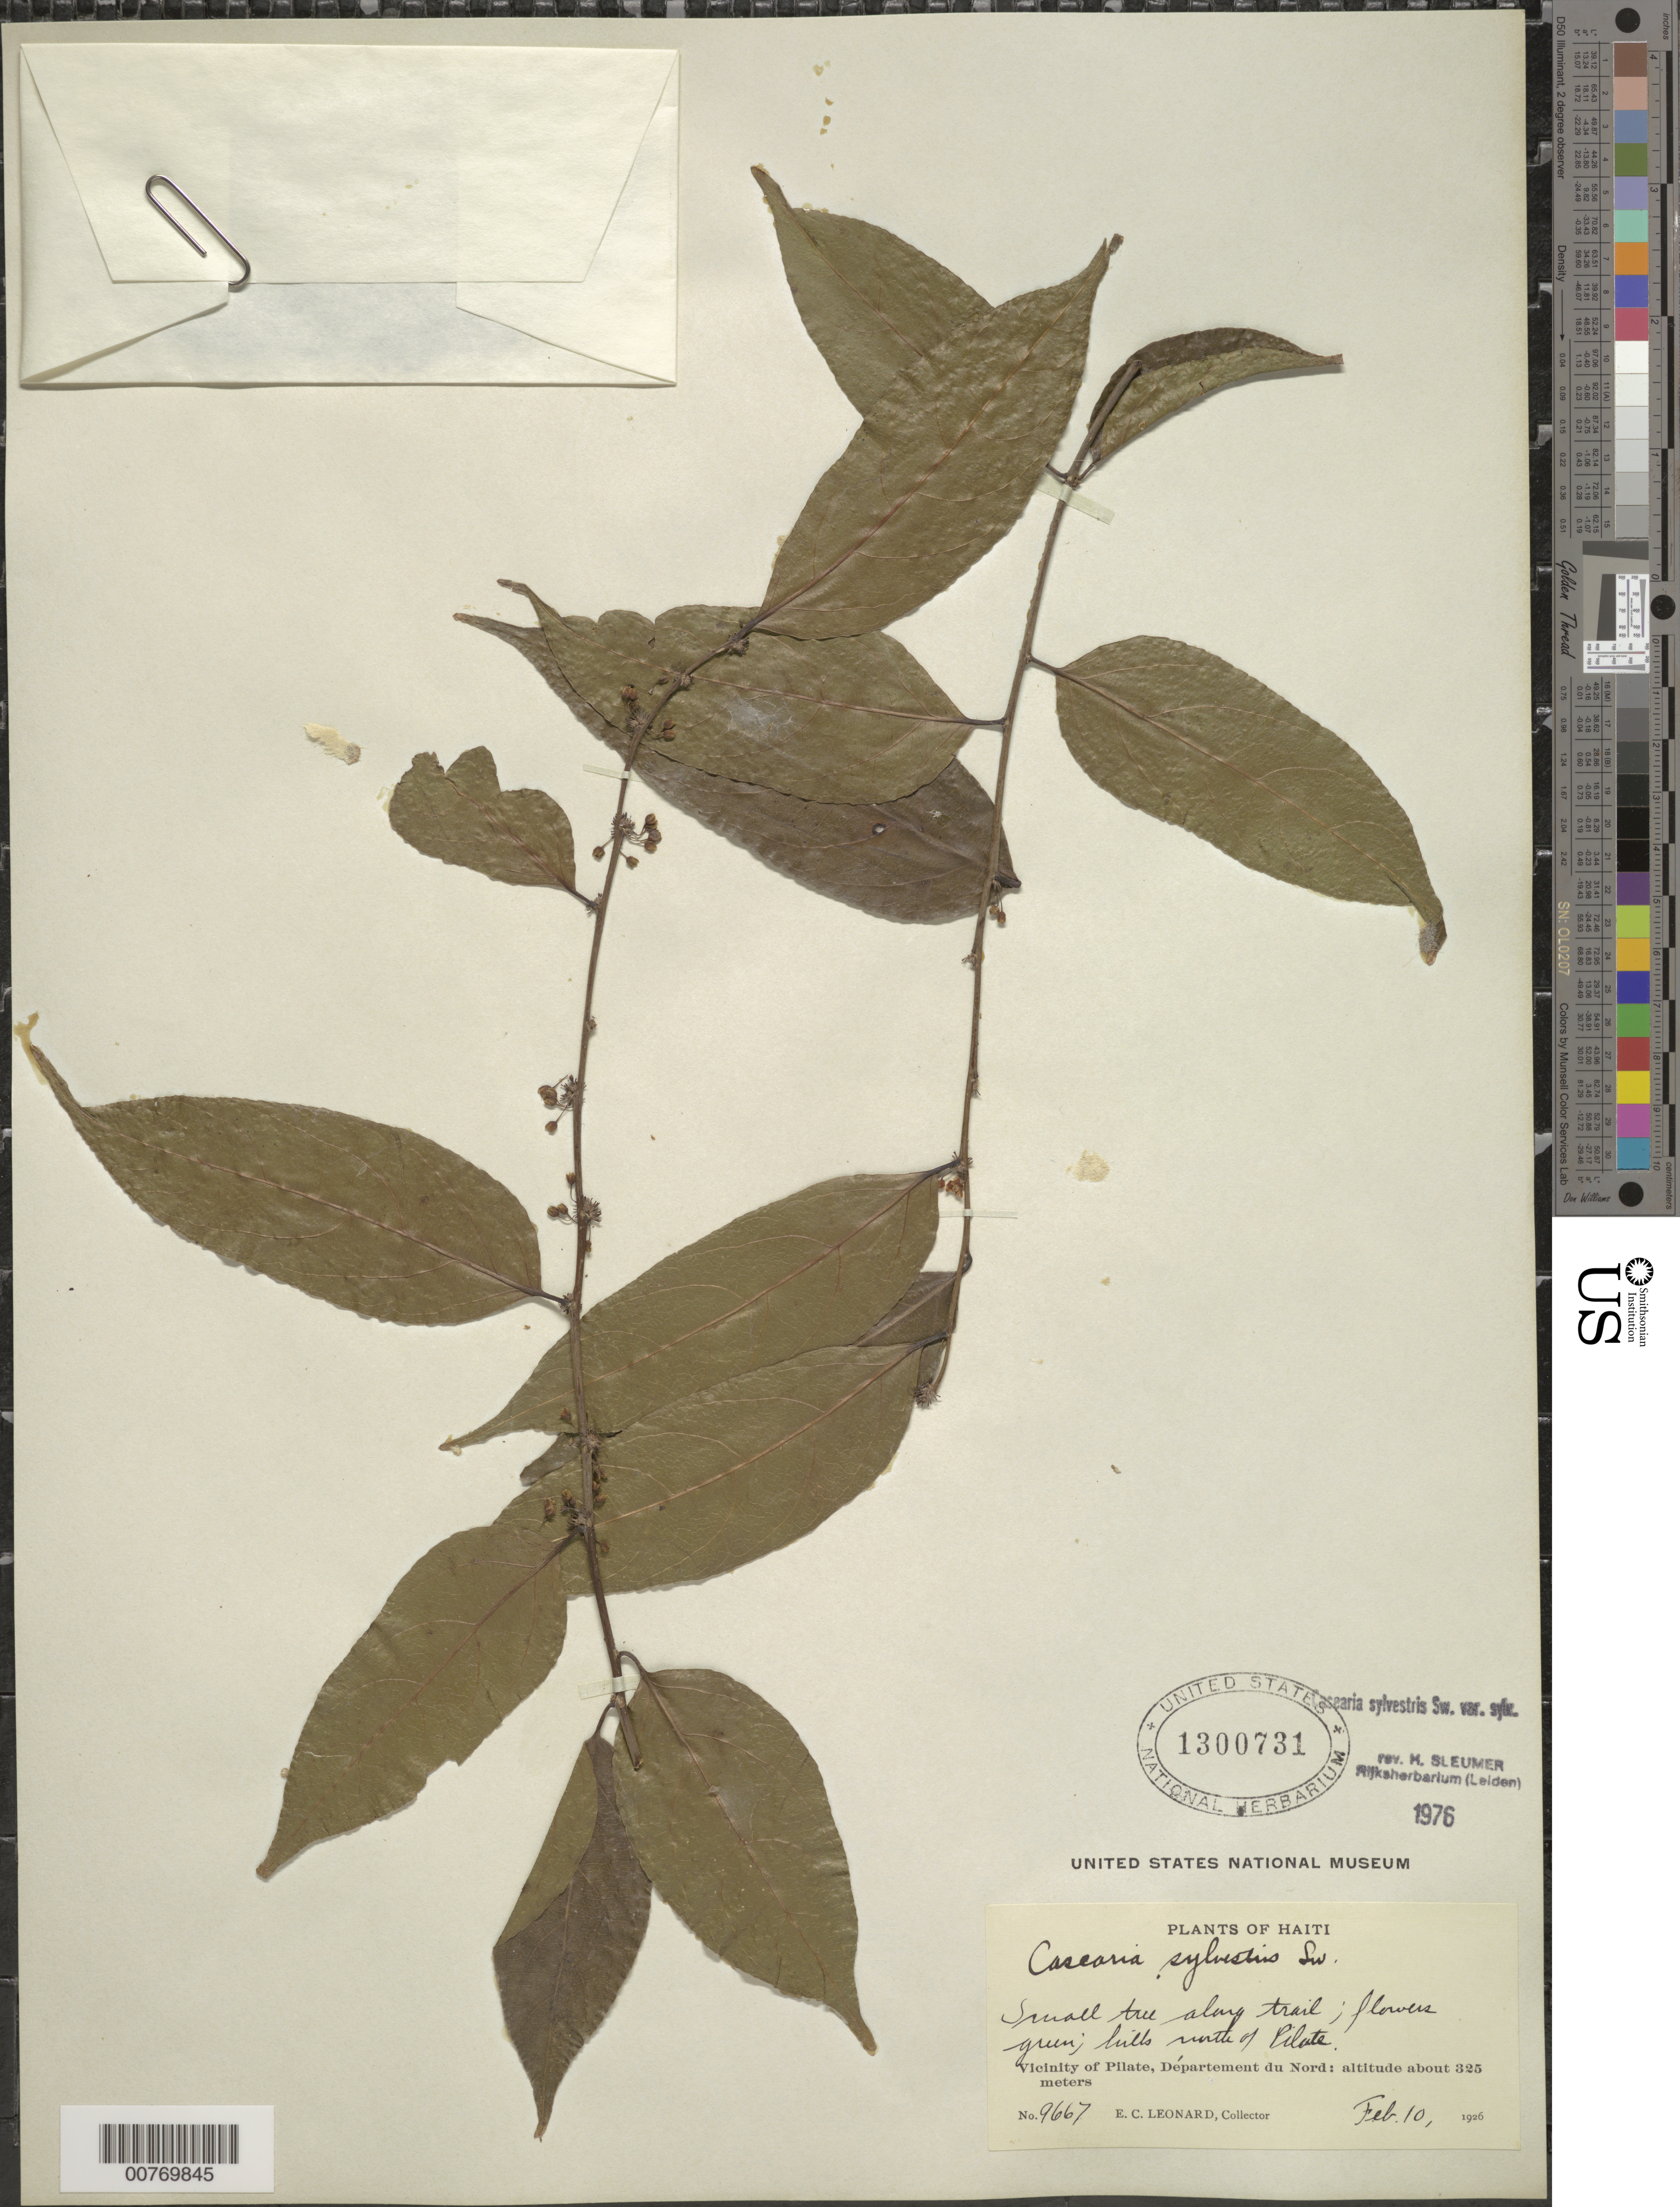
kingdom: Plantae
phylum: Tracheophyta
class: Magnoliopsida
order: Malpighiales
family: Salicaceae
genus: Casearia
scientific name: Casearia sylvestris var. sylvestris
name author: Sw.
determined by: Sleumer, H. O.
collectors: E. C. Leonard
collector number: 9667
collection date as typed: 10 Feb 1926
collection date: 1926-02-10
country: Haiti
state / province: Nord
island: Hispaniola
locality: Vicinity of Pilate, Department of Nord, hills north of Pilate.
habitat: Along trail.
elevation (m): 325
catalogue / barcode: US 1300731